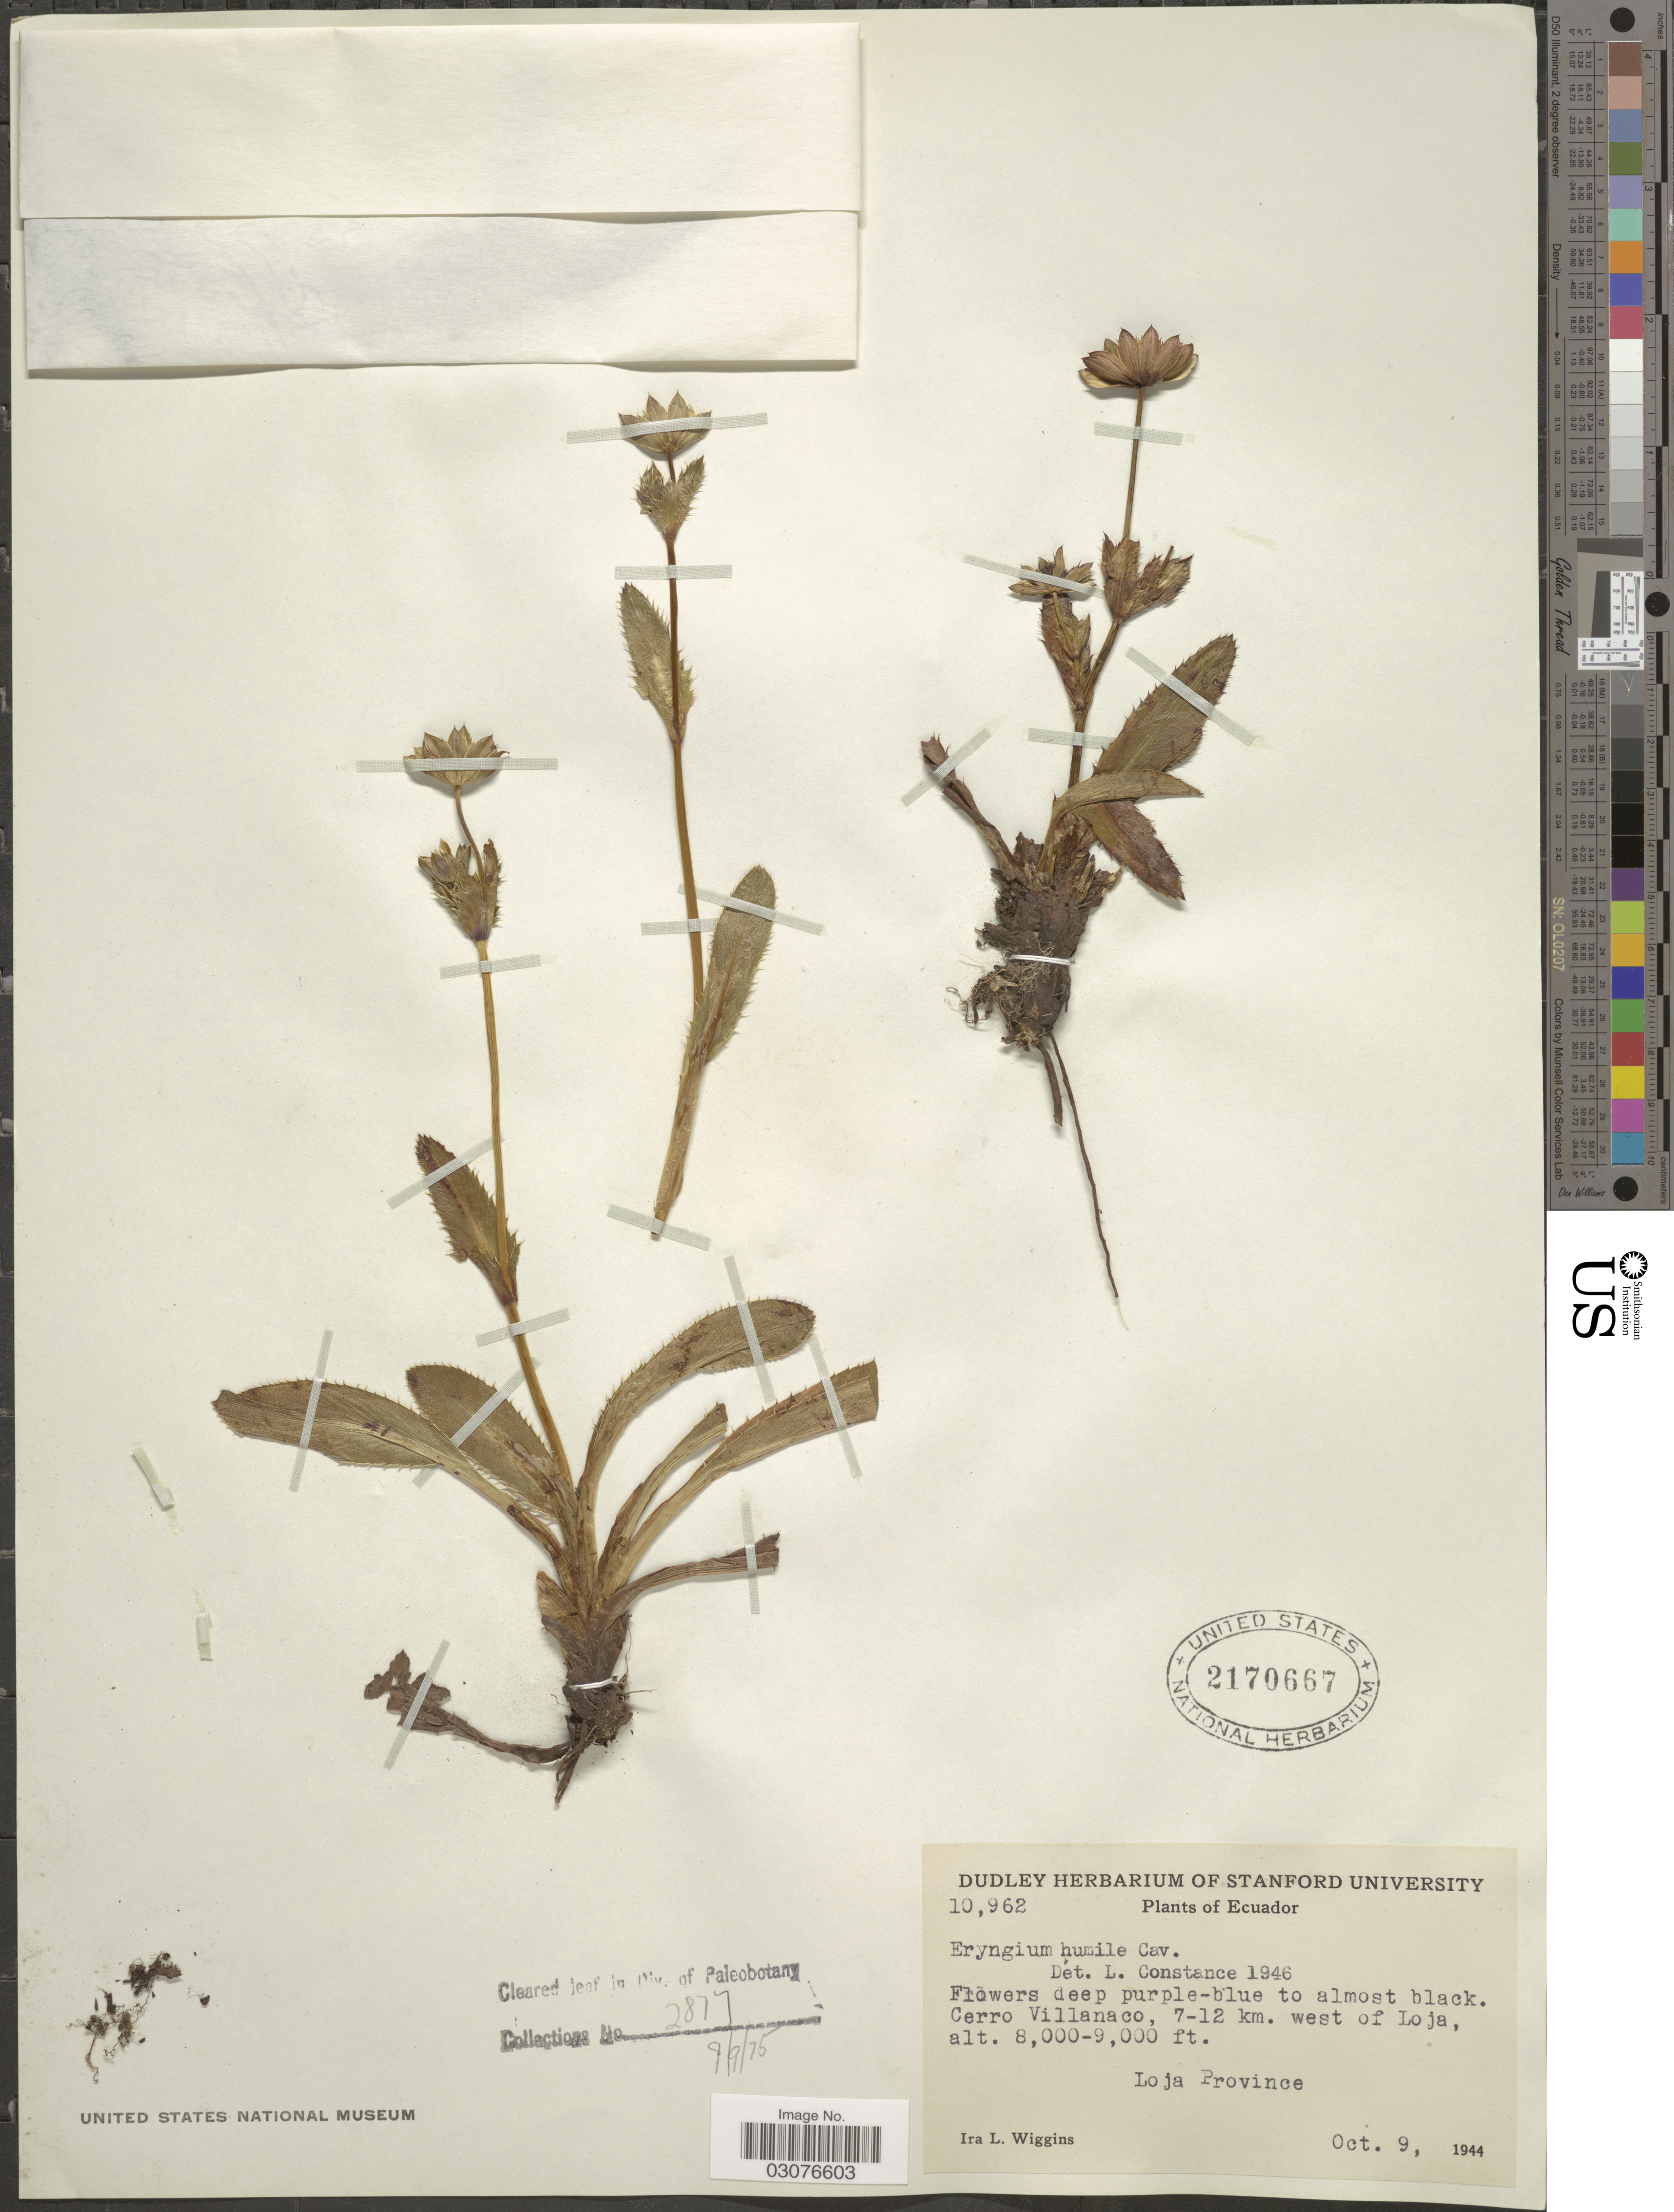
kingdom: Plantae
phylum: Tracheophyta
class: Magnoliopsida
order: Apiales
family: Apiaceae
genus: Eryngium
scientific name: Eryngium bourgatii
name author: Gouan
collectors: I. L. Wiggins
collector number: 10962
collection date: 1944-10-09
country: Ecuador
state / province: Loja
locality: Cerro Villanaco, 7-12 km. west of Loja, Loja Province.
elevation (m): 2438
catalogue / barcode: US 2170667